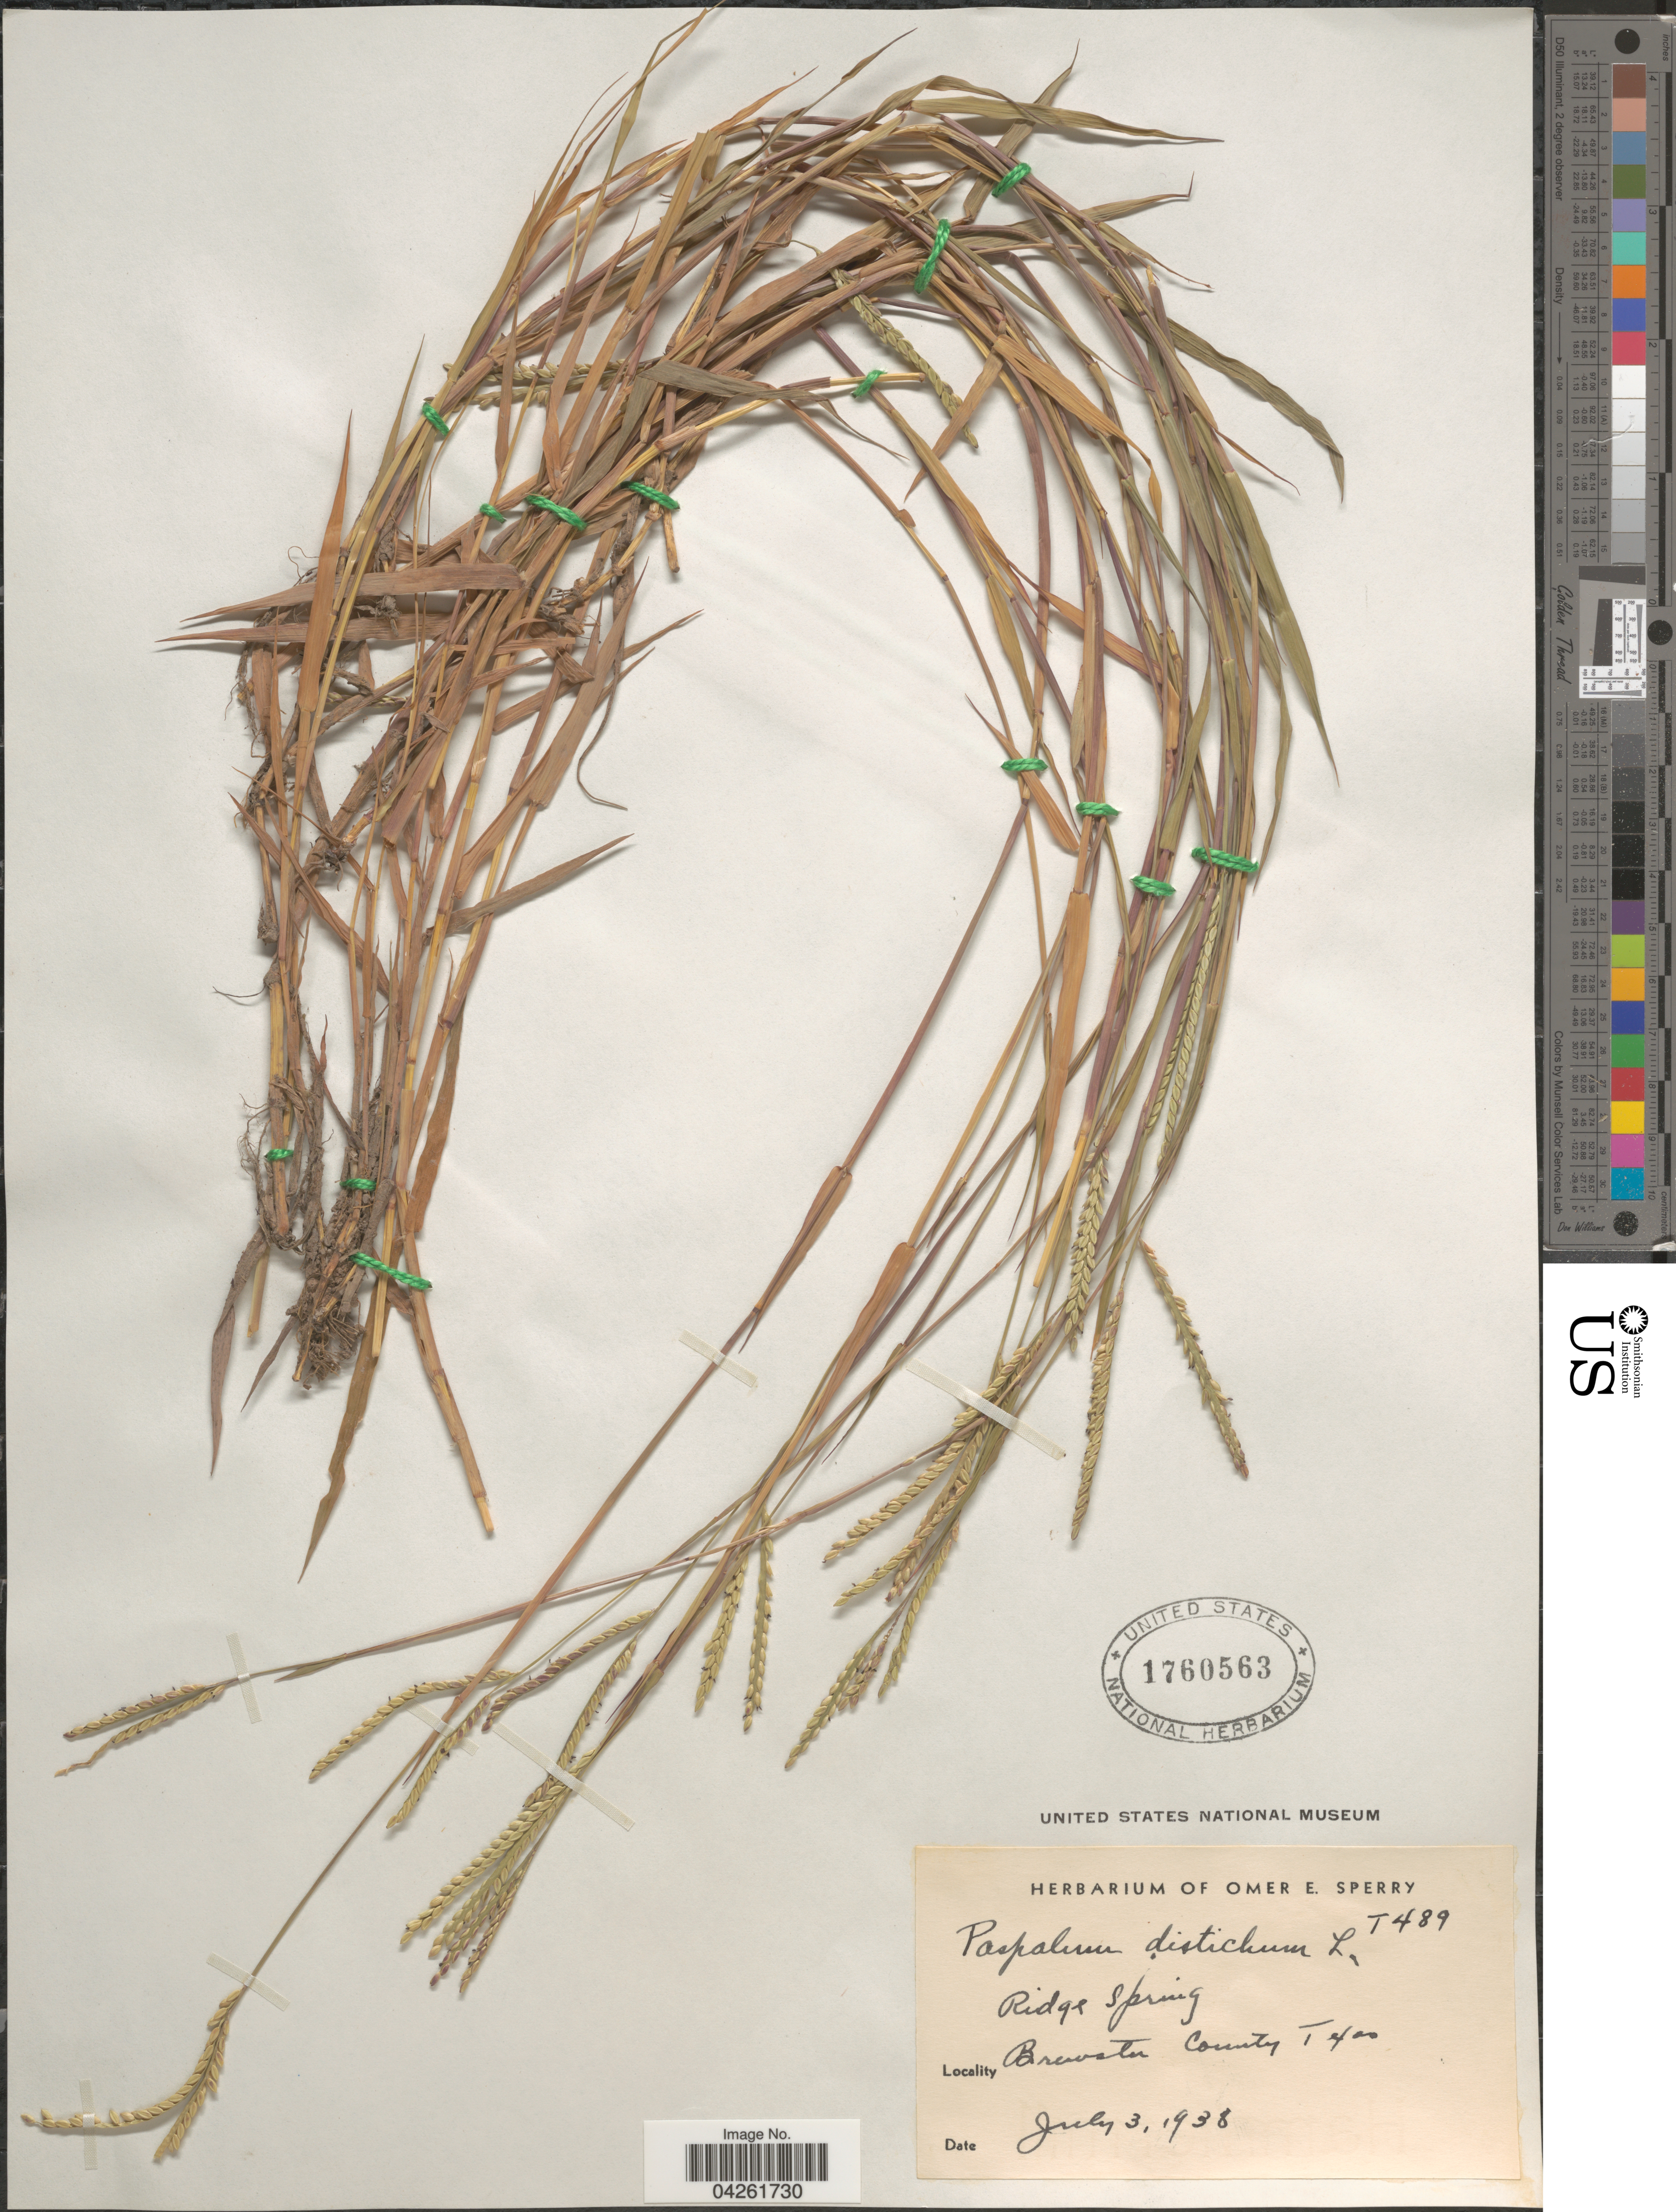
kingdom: Plantae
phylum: Tracheophyta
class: Liliopsida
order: Poales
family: Poaceae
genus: Paspalum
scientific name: Paspalum distichum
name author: L.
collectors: ex. herb. Omer E. Sperry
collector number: T489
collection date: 1938-07-03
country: United States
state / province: Texas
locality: Ridge spring. Brewster County.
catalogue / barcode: US 1760563